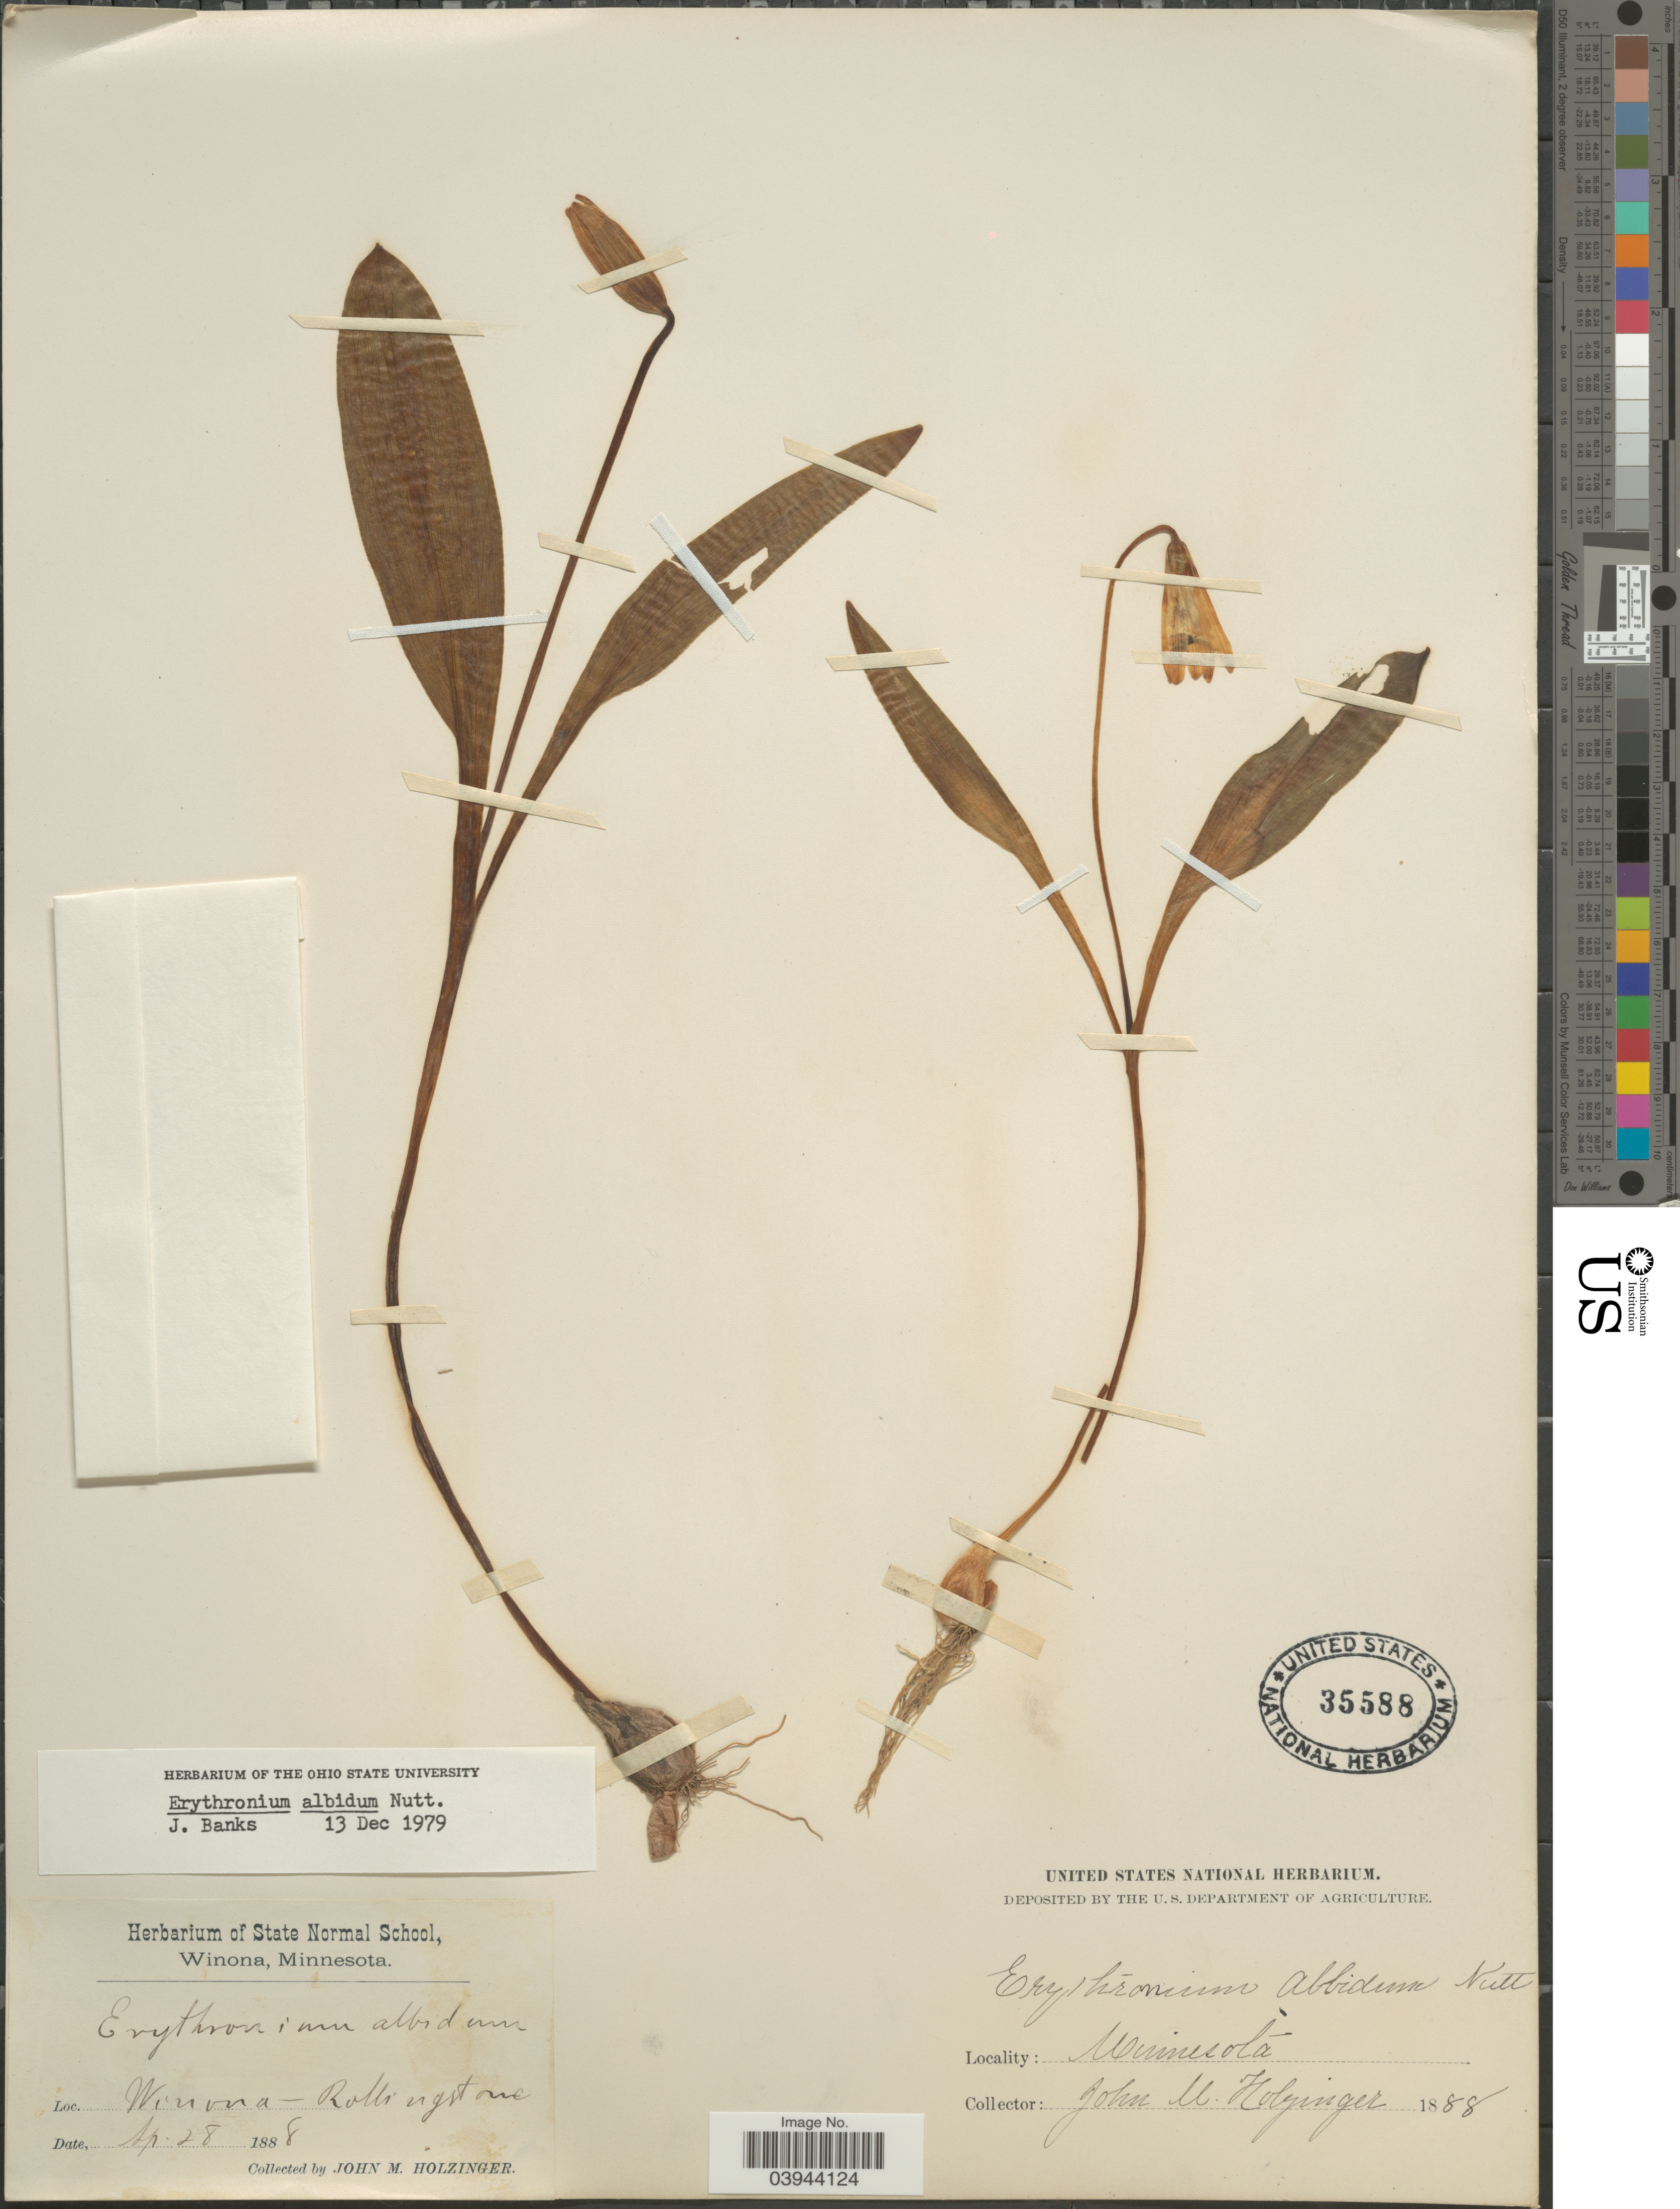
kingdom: Plantae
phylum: Tracheophyta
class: Liliopsida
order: Liliales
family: Liliaceae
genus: Erythronium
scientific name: Erythronium albidum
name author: Nutt.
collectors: J. M. Holzinger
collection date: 1888-04-28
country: United States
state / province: Minnesota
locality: Winona - Rollingstone.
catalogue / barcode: US 35588